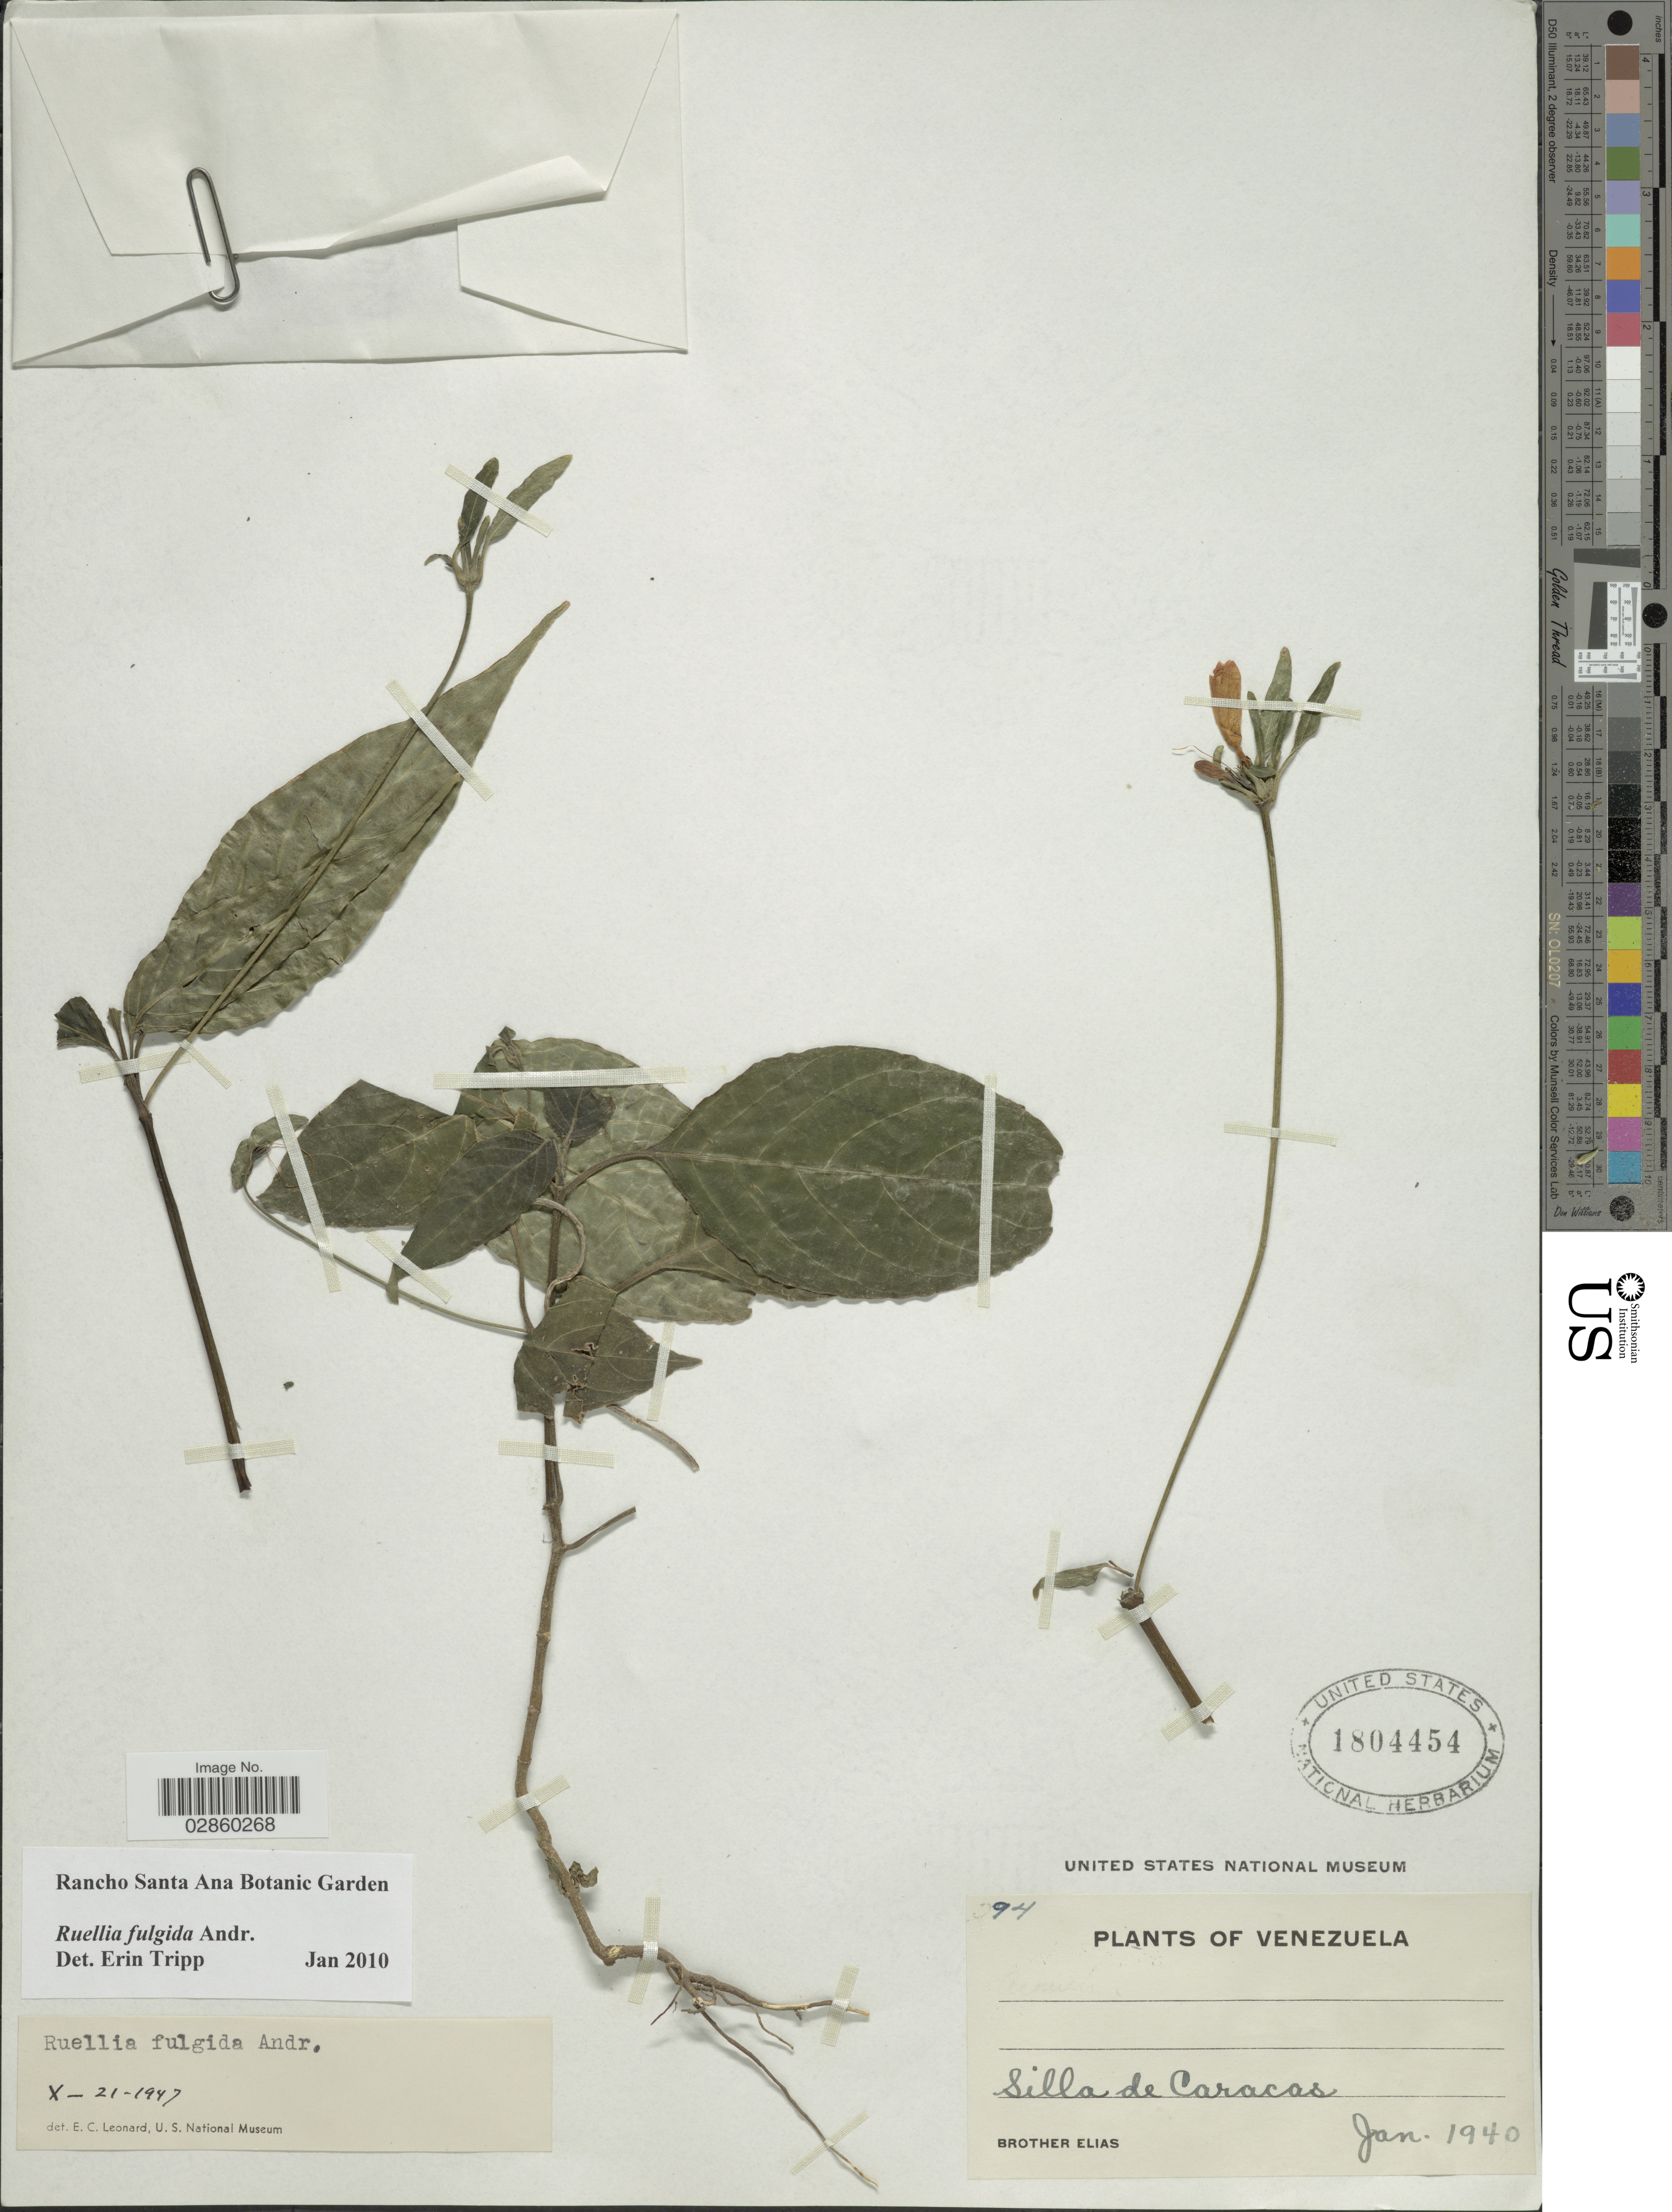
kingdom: Plantae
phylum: Tracheophyta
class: Magnoliopsida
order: Lamiales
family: Acanthaceae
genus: Ruellia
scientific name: Ruellia fulgida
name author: Andrews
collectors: Bro. Elias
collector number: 394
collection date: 1940-01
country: Venezuela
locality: Silla de Caracas.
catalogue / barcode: US 1804454